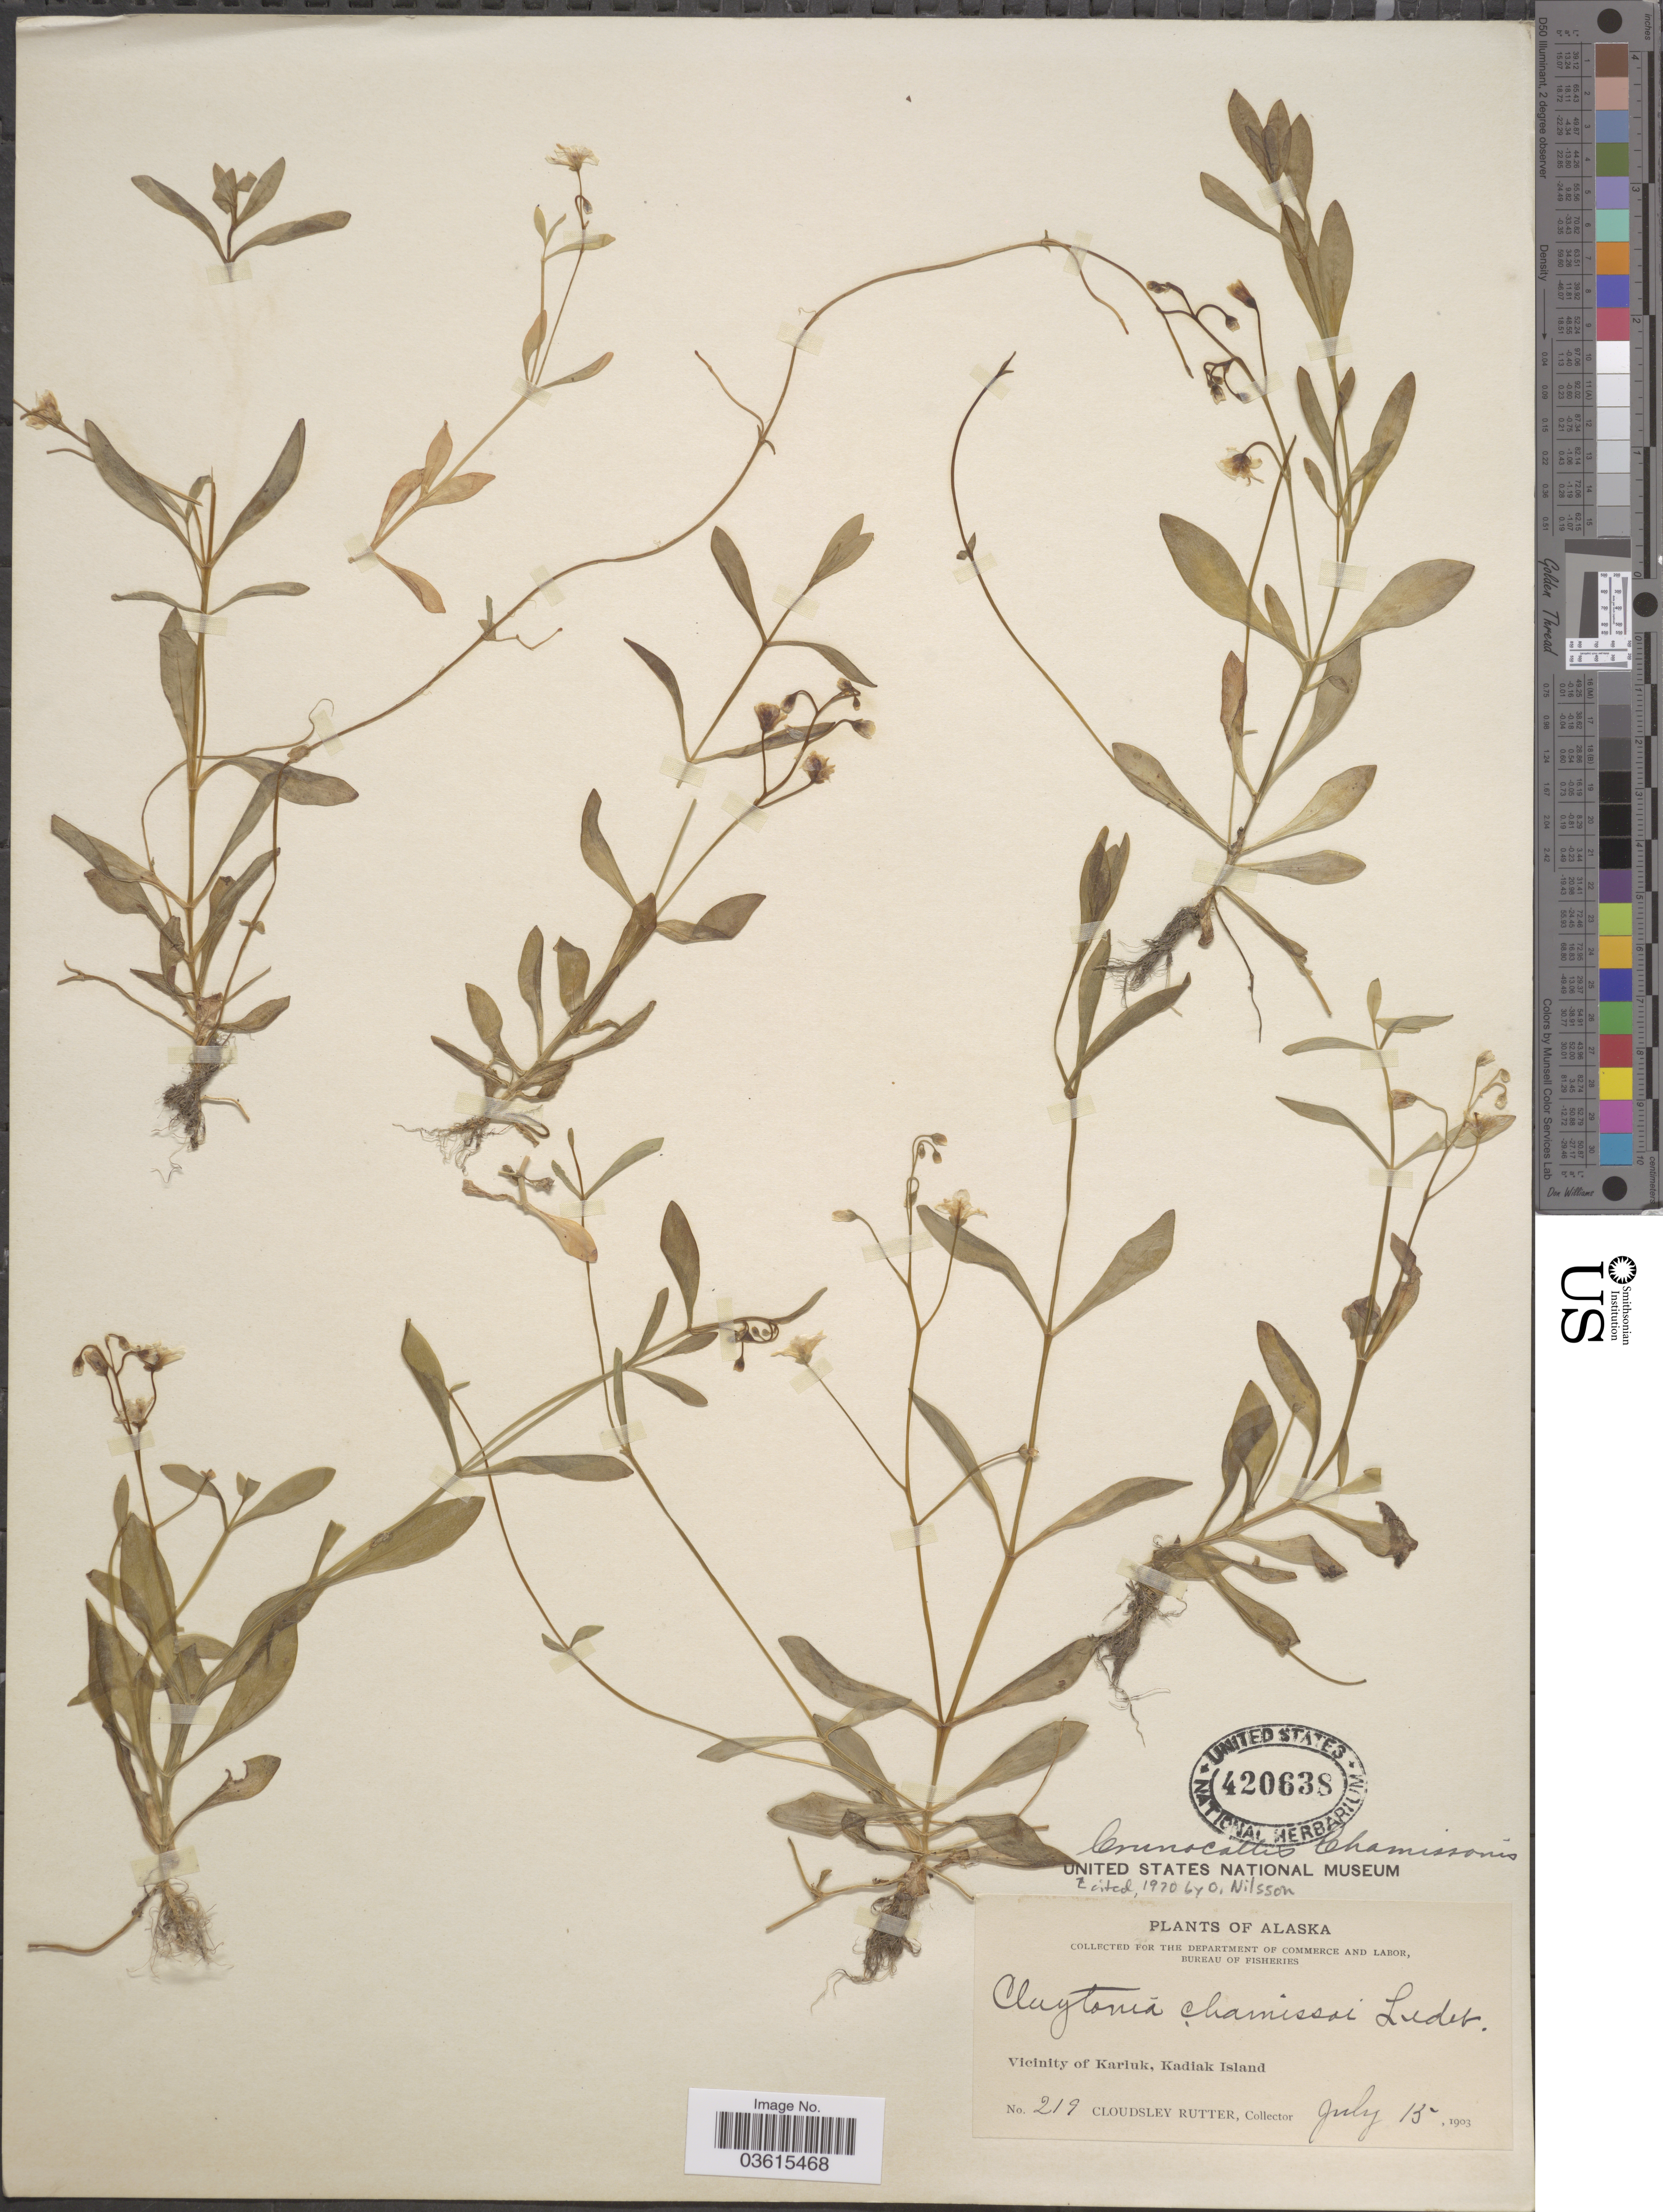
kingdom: Plantae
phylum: Tracheophyta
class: Magnoliopsida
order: Caryophyllales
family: Montiaceae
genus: Montia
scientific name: Montia chamissoi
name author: (Ledeb. ex Spreng.) Greene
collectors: C. Rutter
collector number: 219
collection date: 1903-07-15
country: United States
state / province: Alaska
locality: Vicinity of Karluk, Kadiak Island.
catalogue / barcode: US 420638